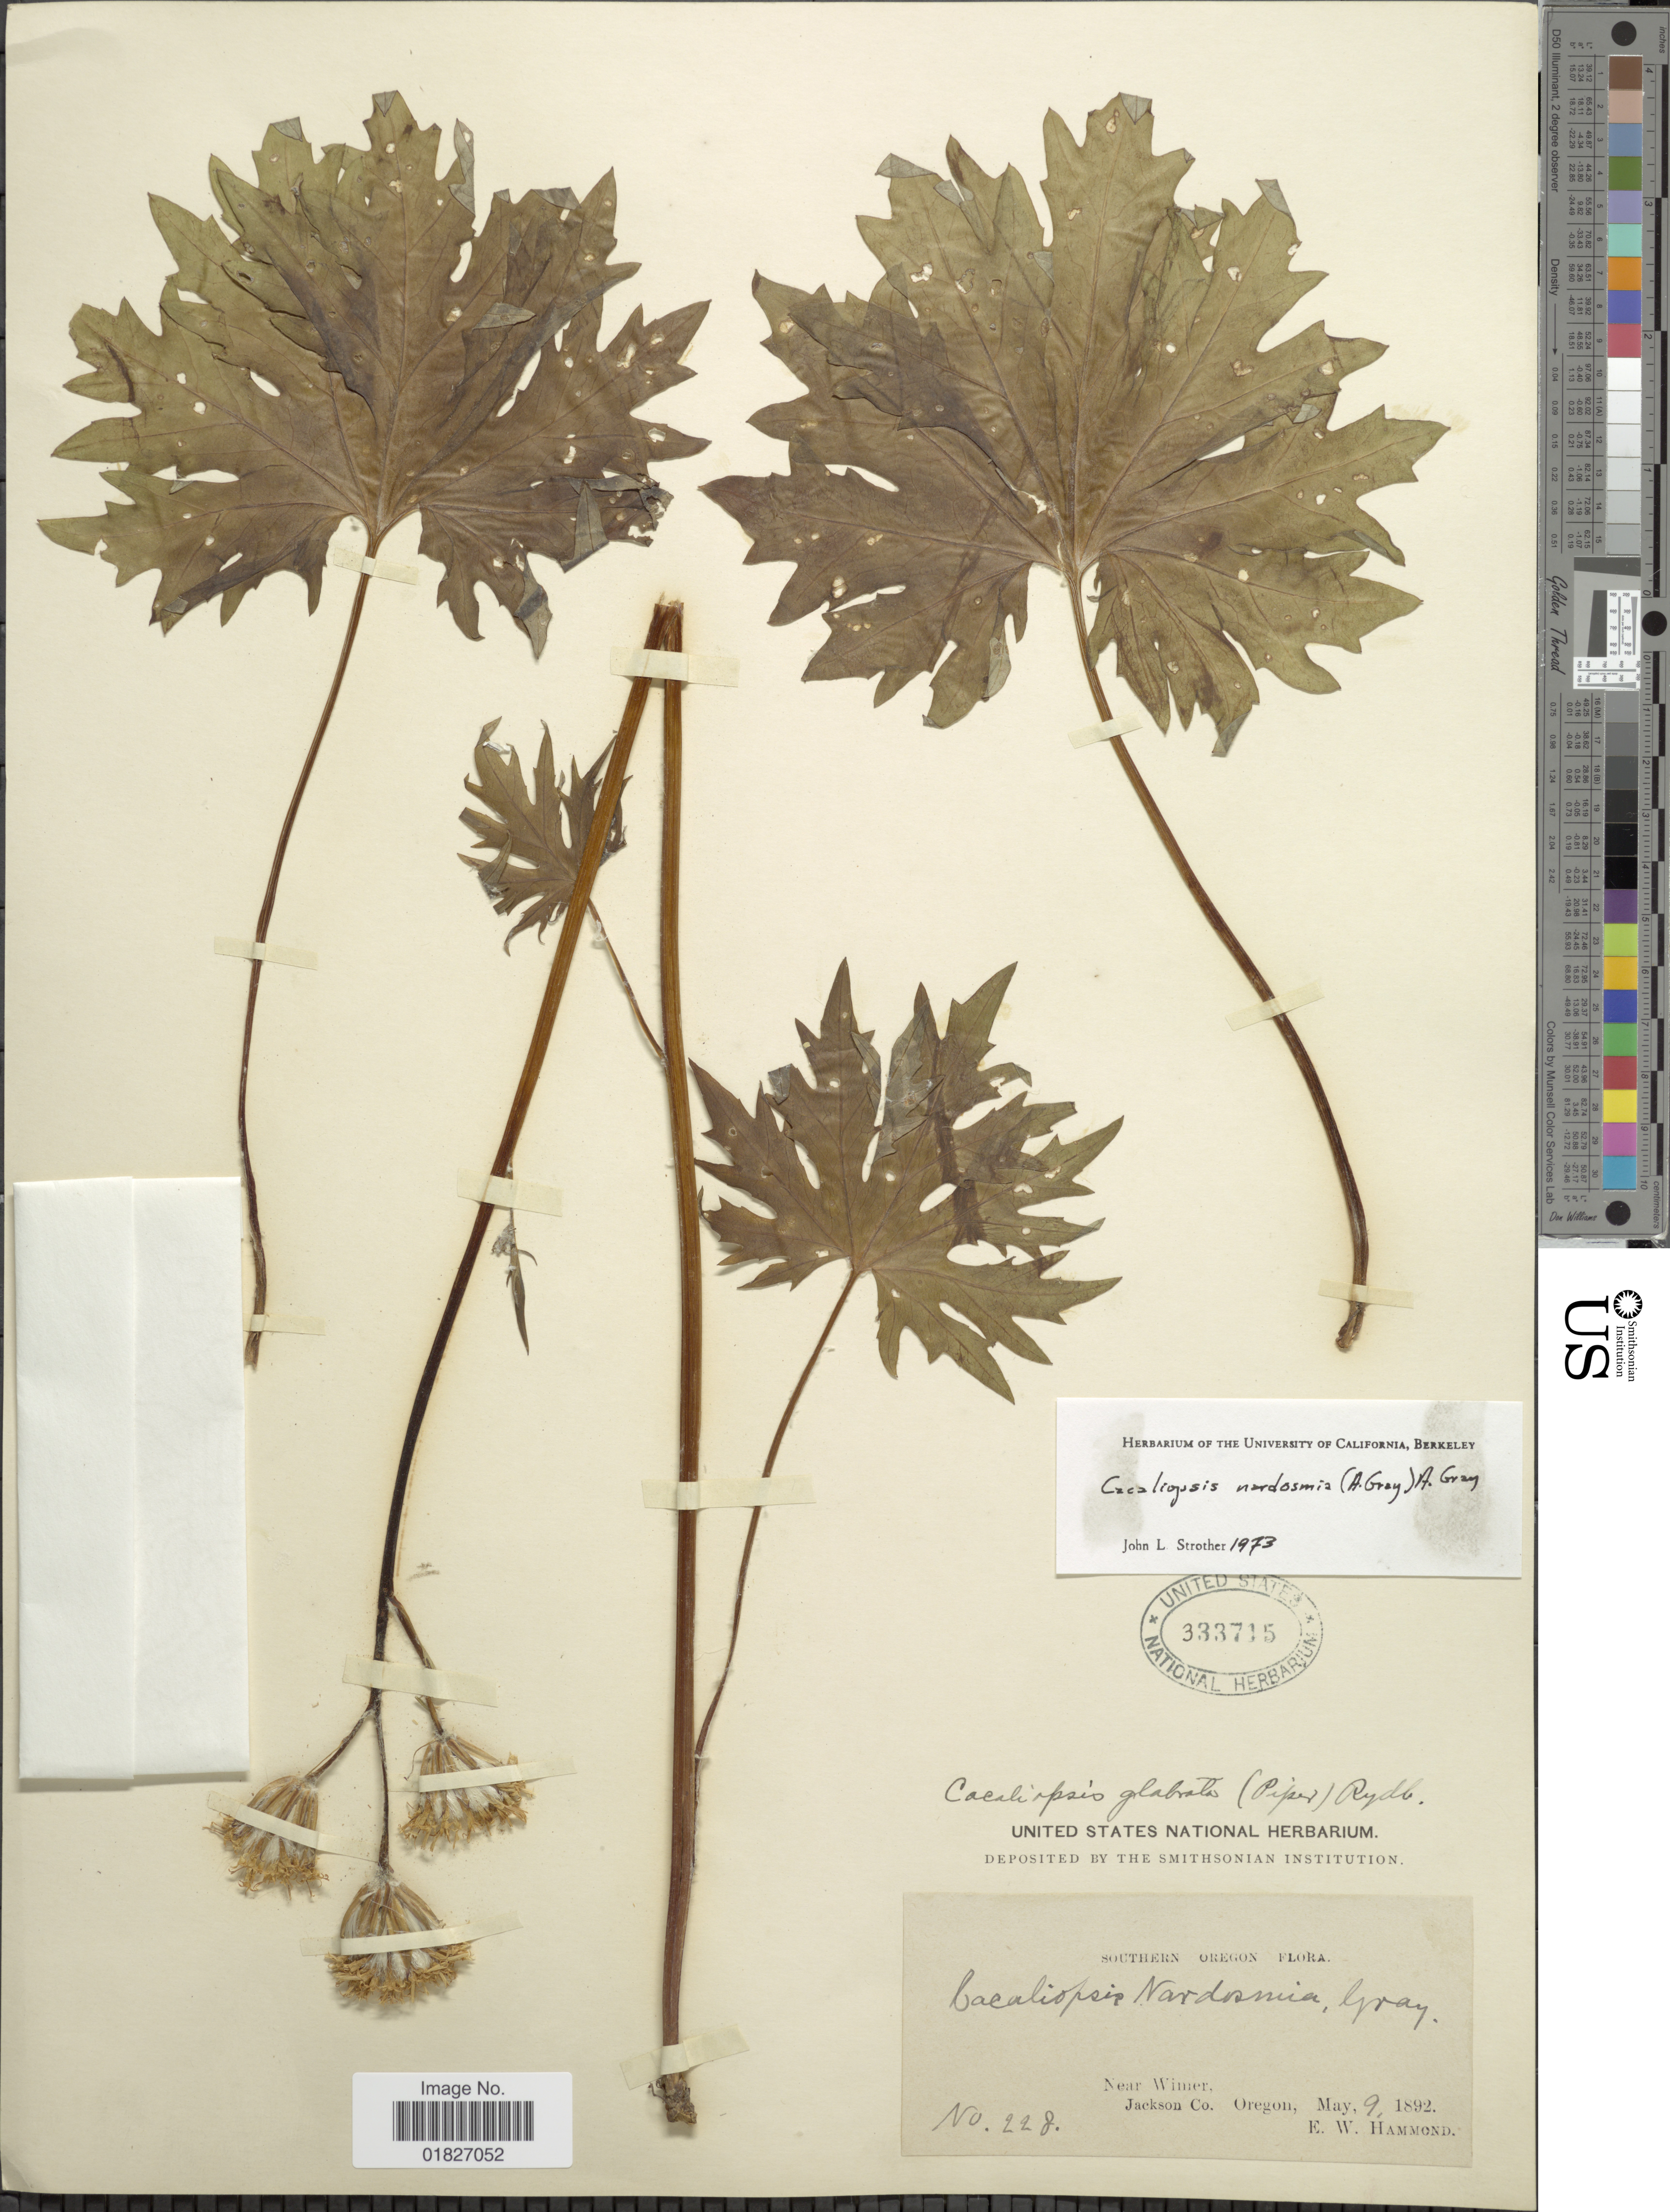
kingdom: Plantae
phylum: Tracheophyta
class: Magnoliopsida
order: Asterales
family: Asteraceae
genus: Cacaliopsis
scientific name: Cacaliopsis nardosmia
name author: A. Gray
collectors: E. Hammond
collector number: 228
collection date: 1892-05-09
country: United States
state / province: Oregon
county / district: Jackson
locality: Southern Oregon, near Wimer, Jackson Co.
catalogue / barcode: US 333715